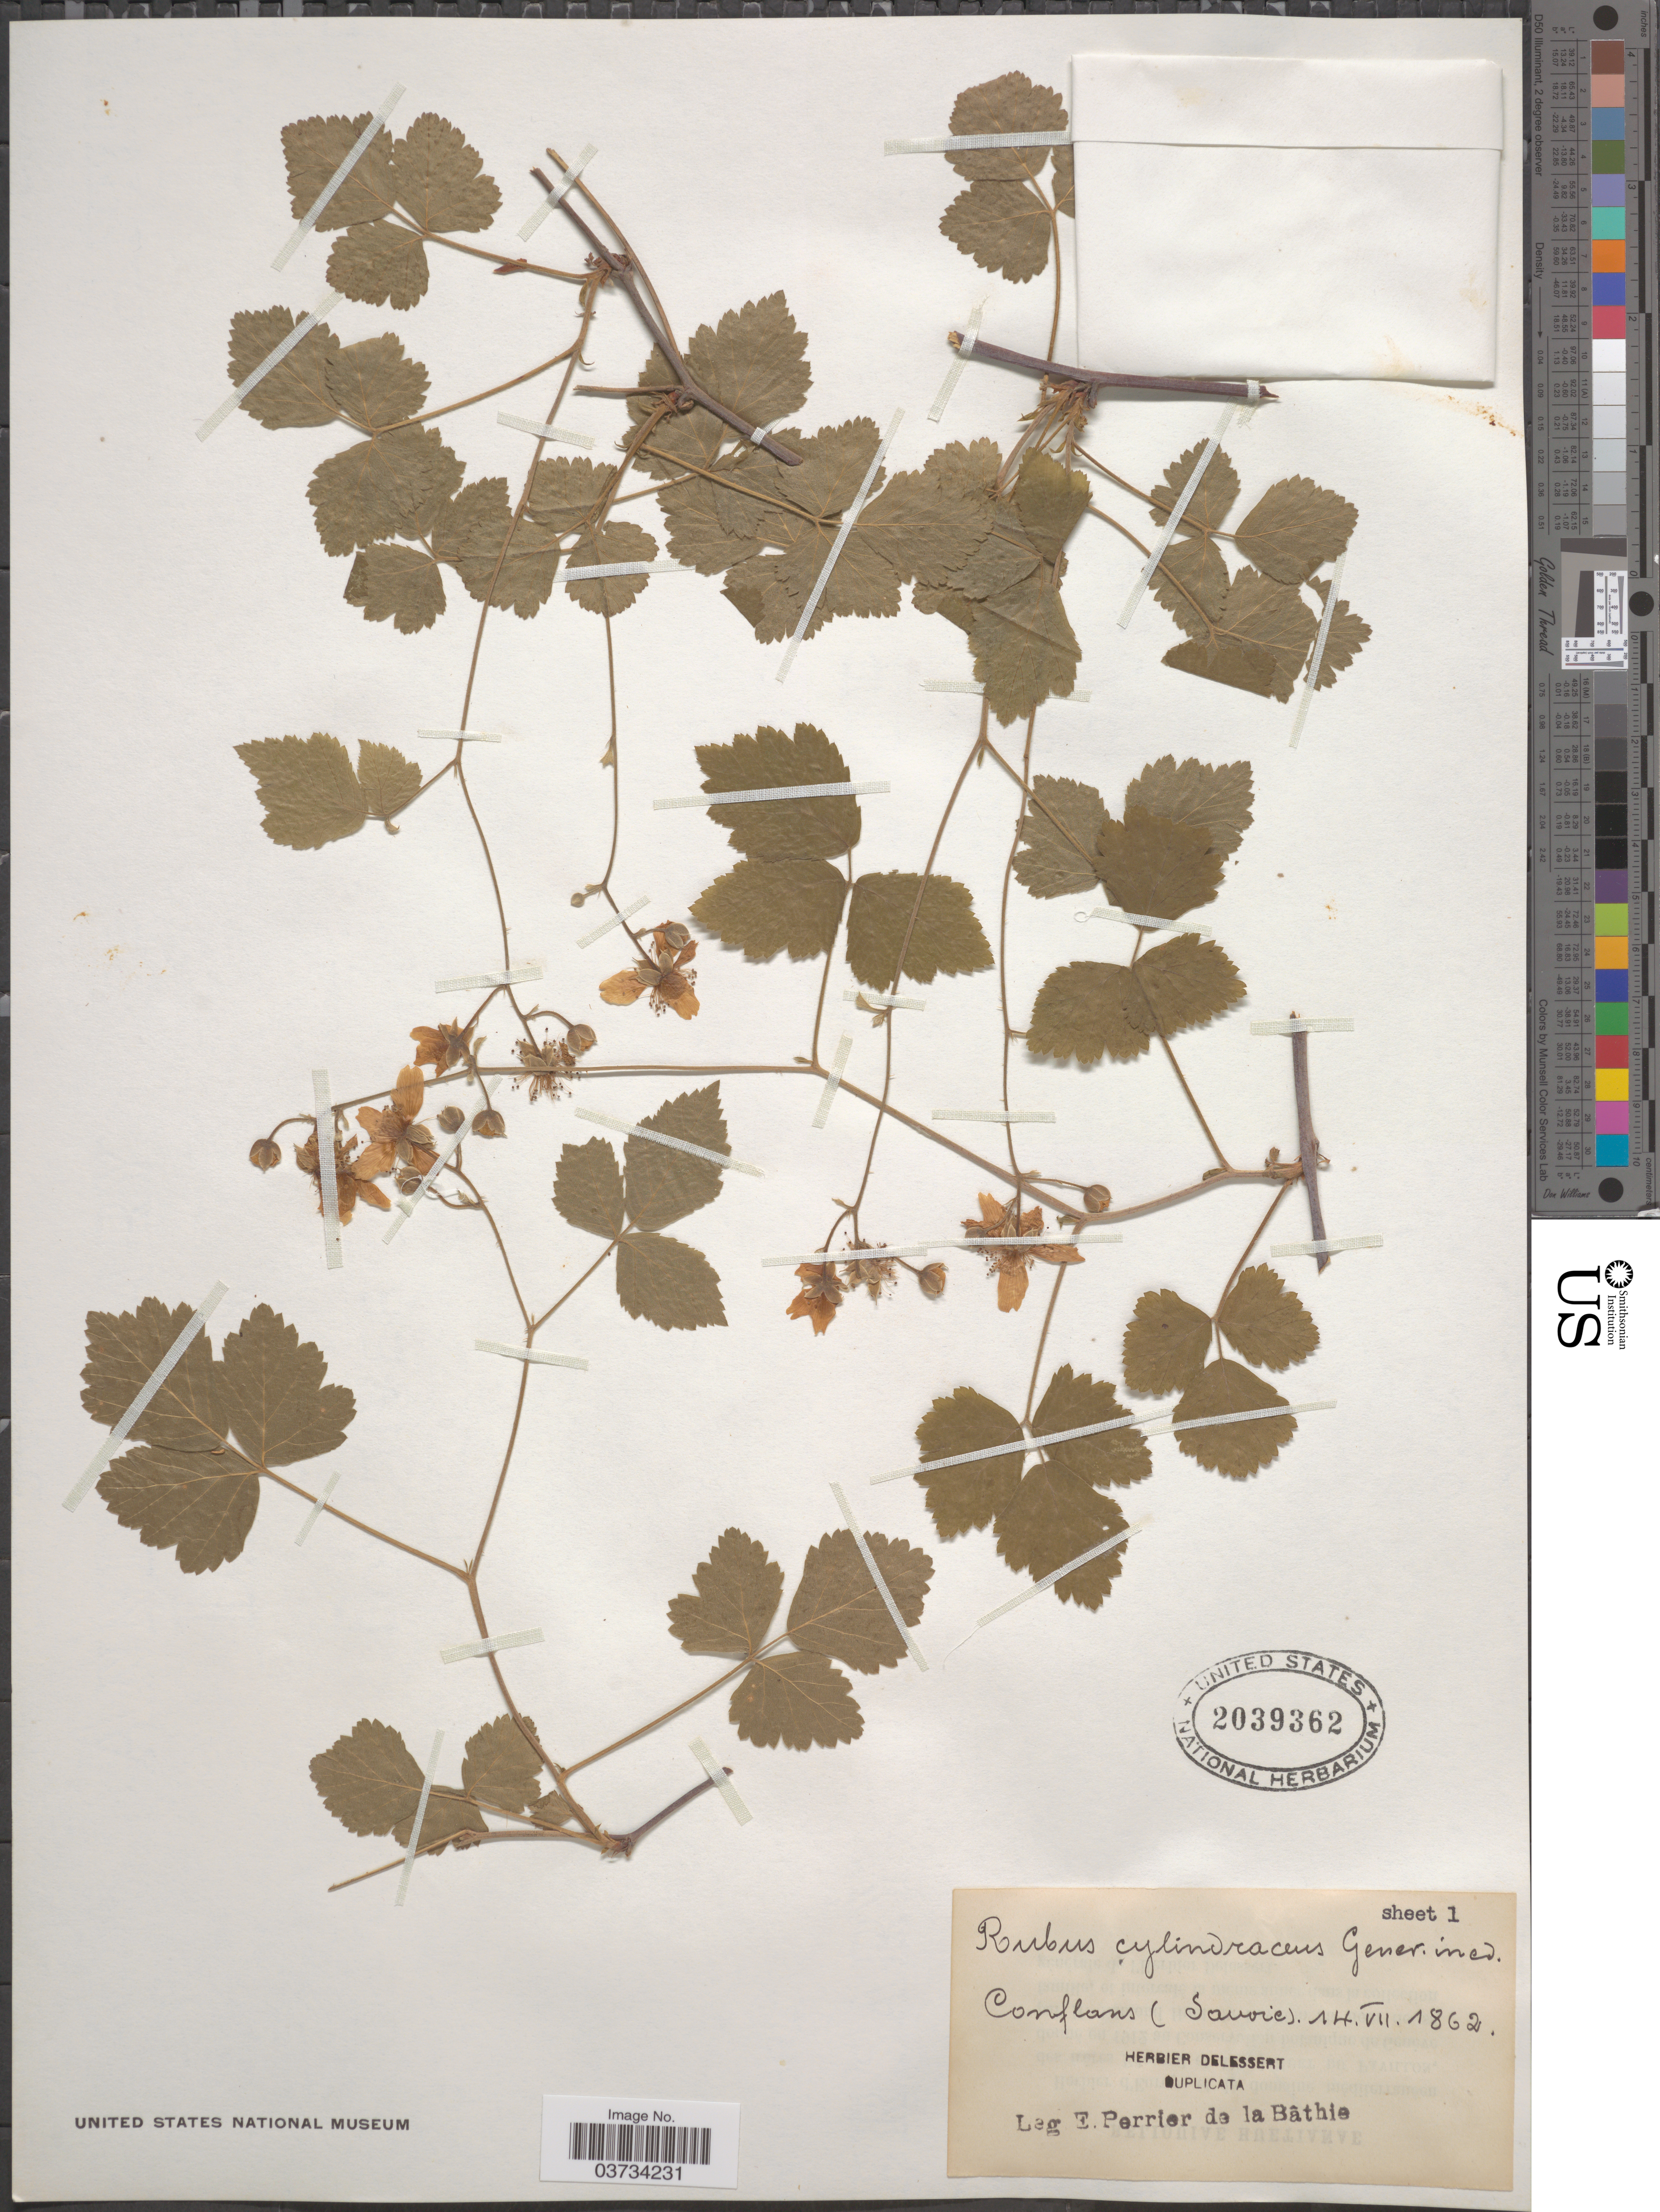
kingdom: Plantae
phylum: Tracheophyta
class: Magnoliopsida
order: Rosales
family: Rosaceae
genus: Rubus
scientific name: Rubus cylindraceus Gener. ined.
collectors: E. Perrier de la Bâthie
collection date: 1862-07-14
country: France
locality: Conflans (Savoie).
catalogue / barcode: US 2039362